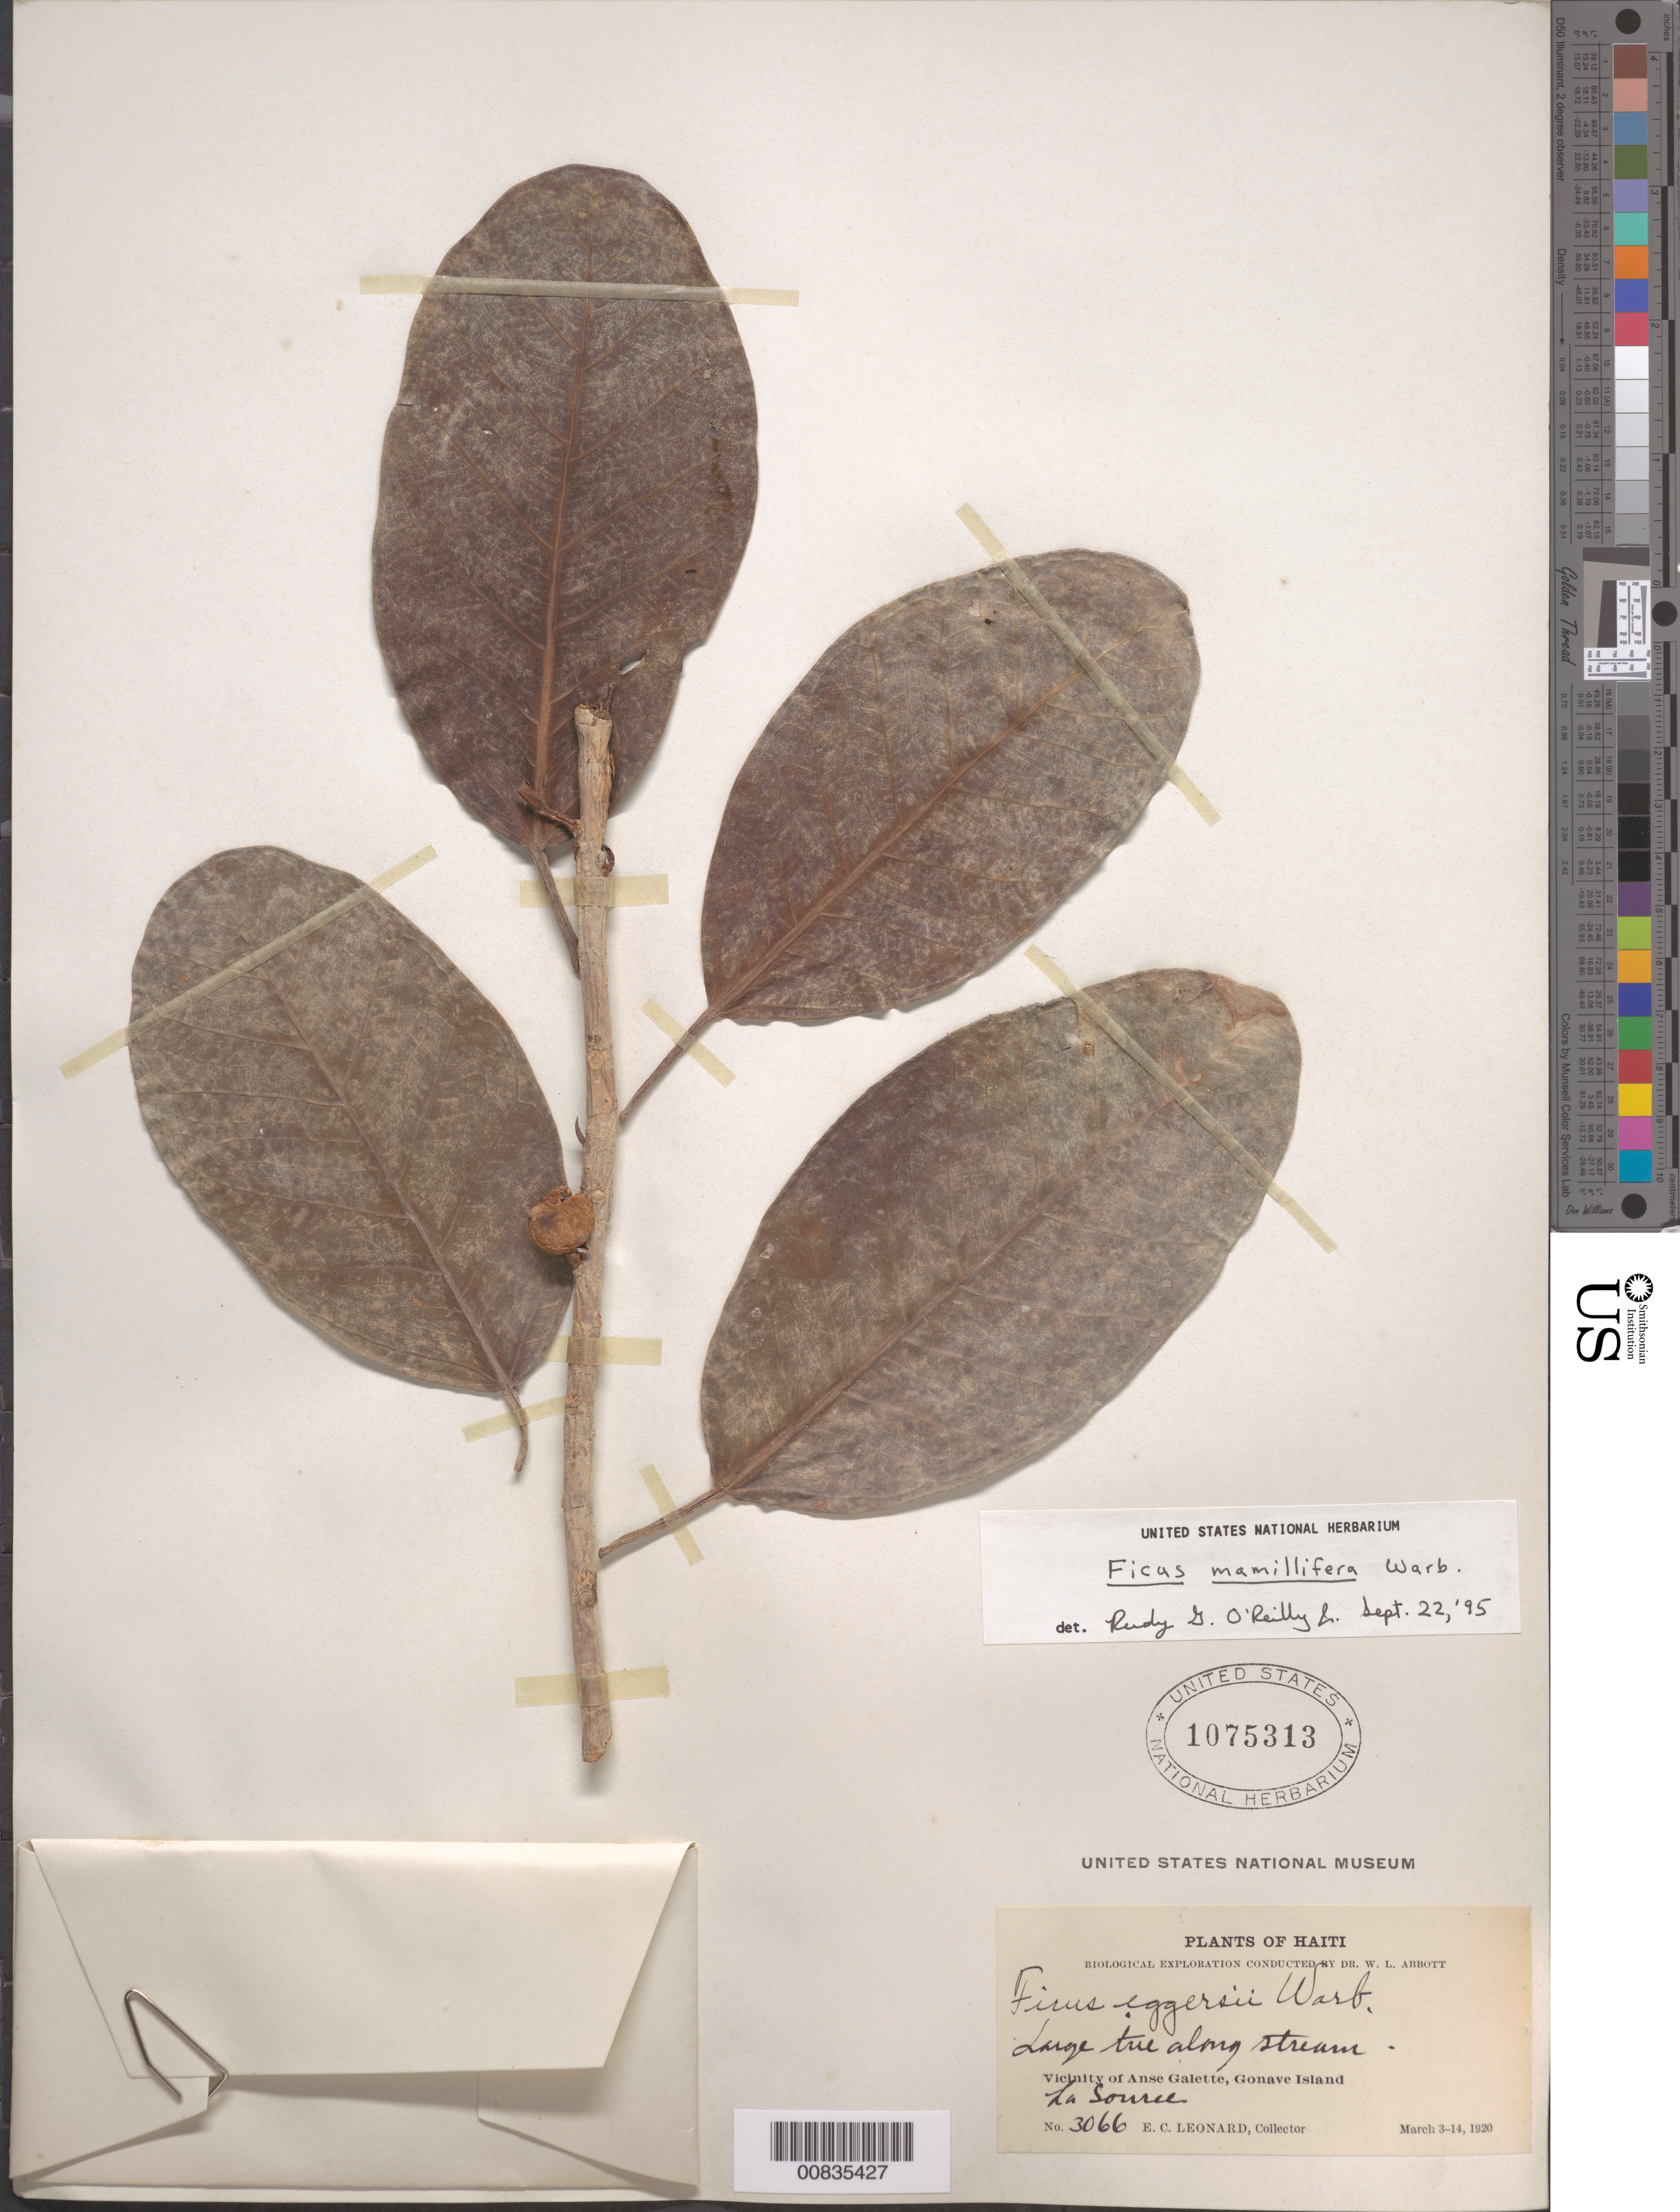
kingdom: Plantae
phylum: Tracheophyta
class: Magnoliopsida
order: Rosales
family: Moraceae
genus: Ficus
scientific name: Ficus mamillifera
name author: Warb.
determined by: O'Reilly, R. G., Jr., (US), NMNH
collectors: E. C. Leonard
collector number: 3066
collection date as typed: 03 Mar 1920 to 14 Mar 1920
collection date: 1920-03-03/1920-03-14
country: Haiti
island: Gonave I.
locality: La Source. Vicinity of Anse Galette.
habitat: Along stream.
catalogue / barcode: US 1075313